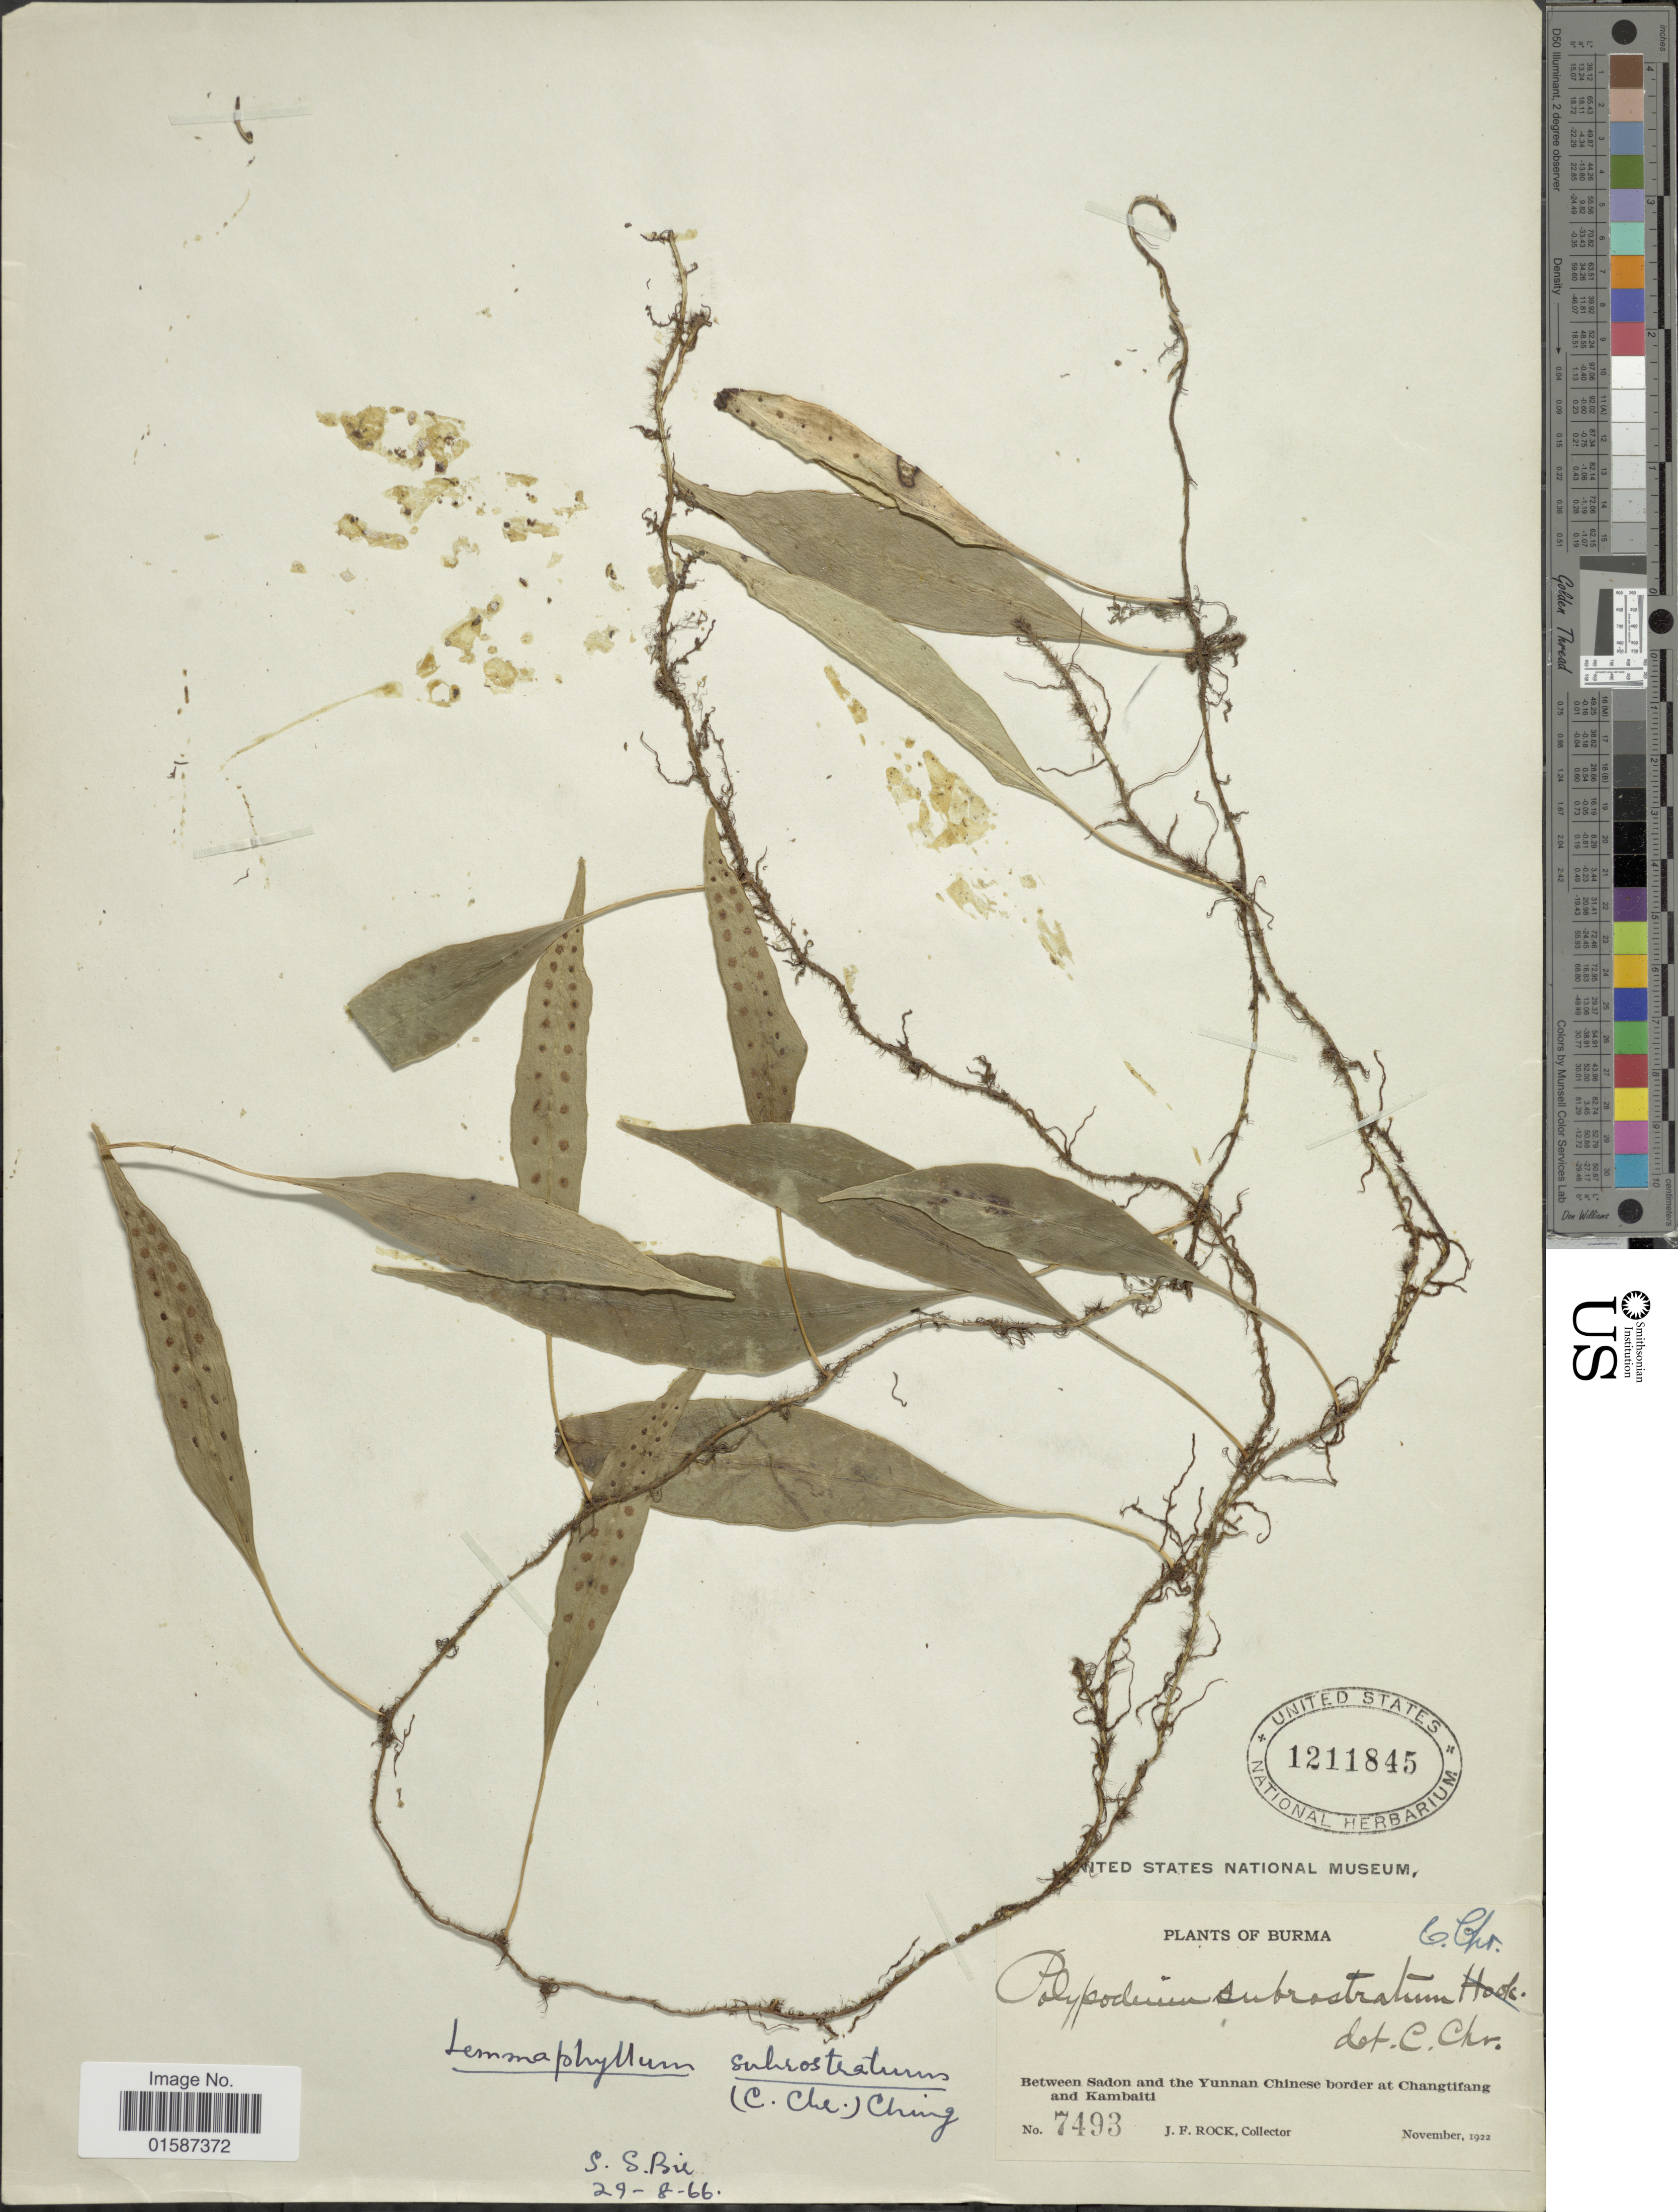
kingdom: Plantae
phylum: Tracheophyta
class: Polypodiopsida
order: Polypodiales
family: Polypodiaceae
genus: Lemmaphyllum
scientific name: Lemmaphyllum subrostratum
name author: (C. Chr.) Ching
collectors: J. Rock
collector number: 7493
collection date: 1922-11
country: Myanmar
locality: Burma, between Sadon and the Yunnan Chinese border at Changtifang and Kambaiti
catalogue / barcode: US 1211845